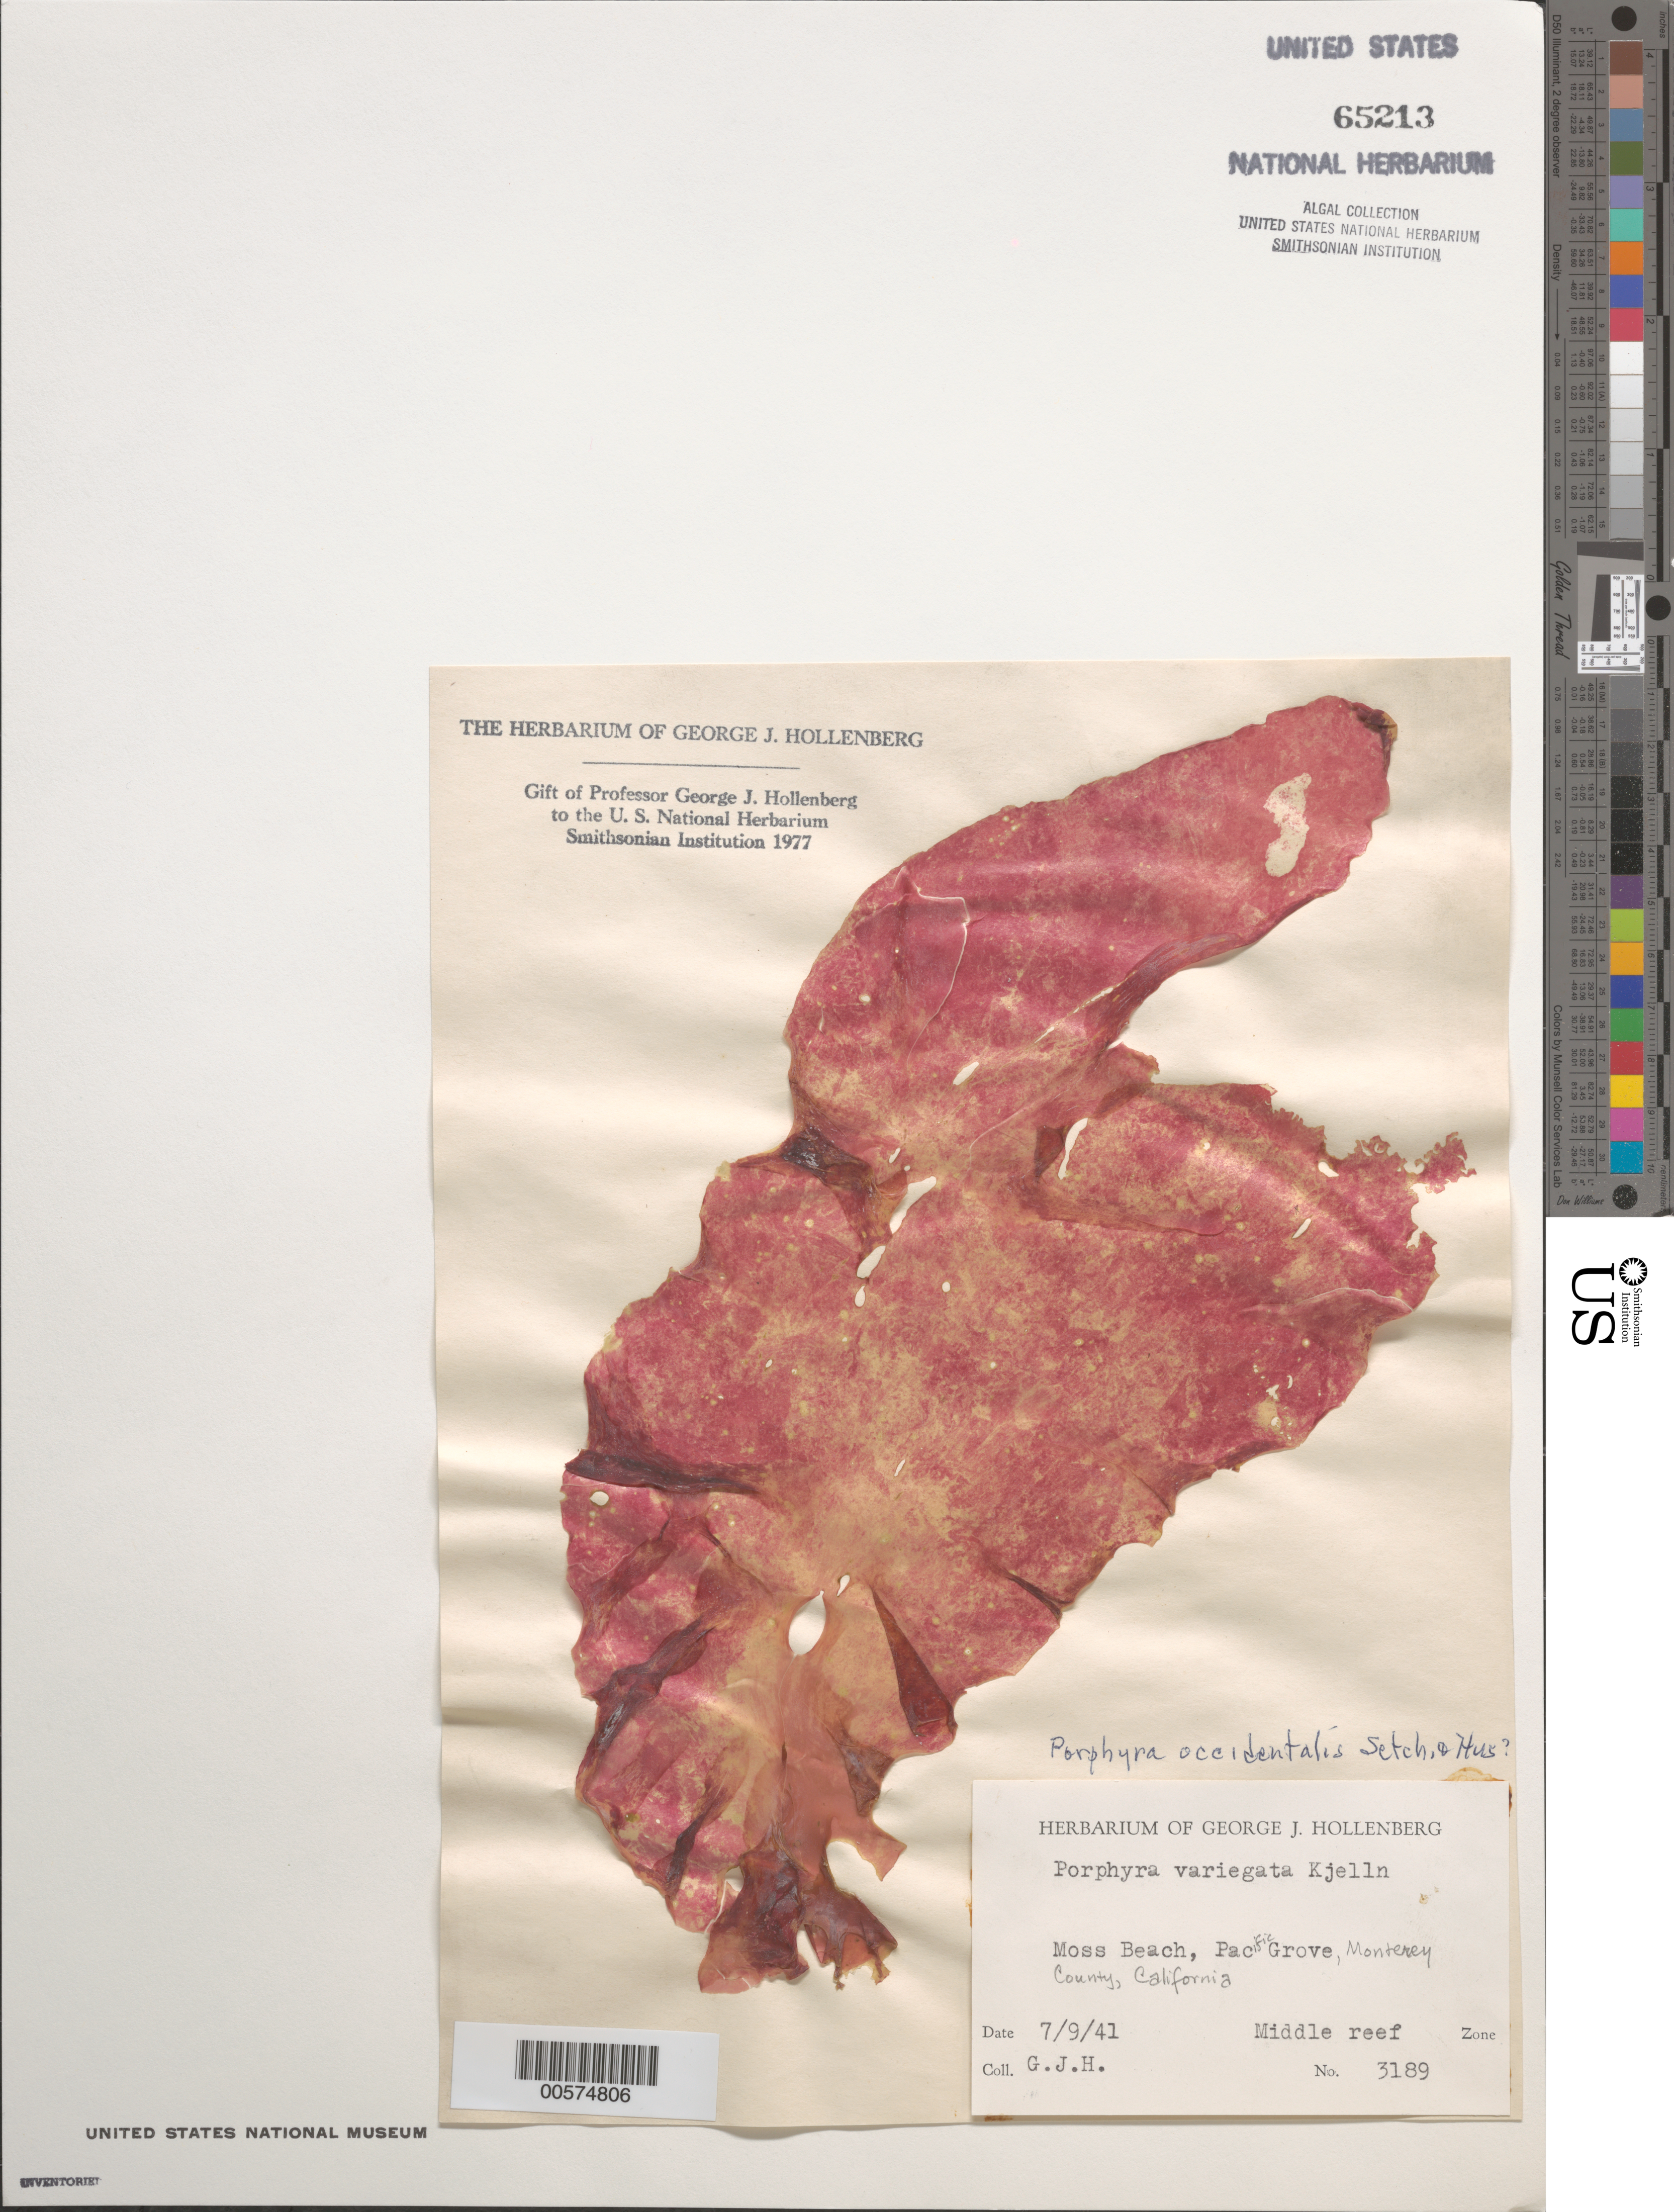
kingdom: Plantae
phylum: Rhodophyta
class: Bangiophyceae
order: Bangiales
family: Bangiaceae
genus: Porphyra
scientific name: Porphyra occidentalis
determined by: Hollenberg, George J.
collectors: G. Hollenberg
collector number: GJH 3189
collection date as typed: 09 Jul 1941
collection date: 1941-07-09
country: United States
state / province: California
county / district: Monterey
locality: Moss Beach, Pacific Grove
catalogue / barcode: US 65213